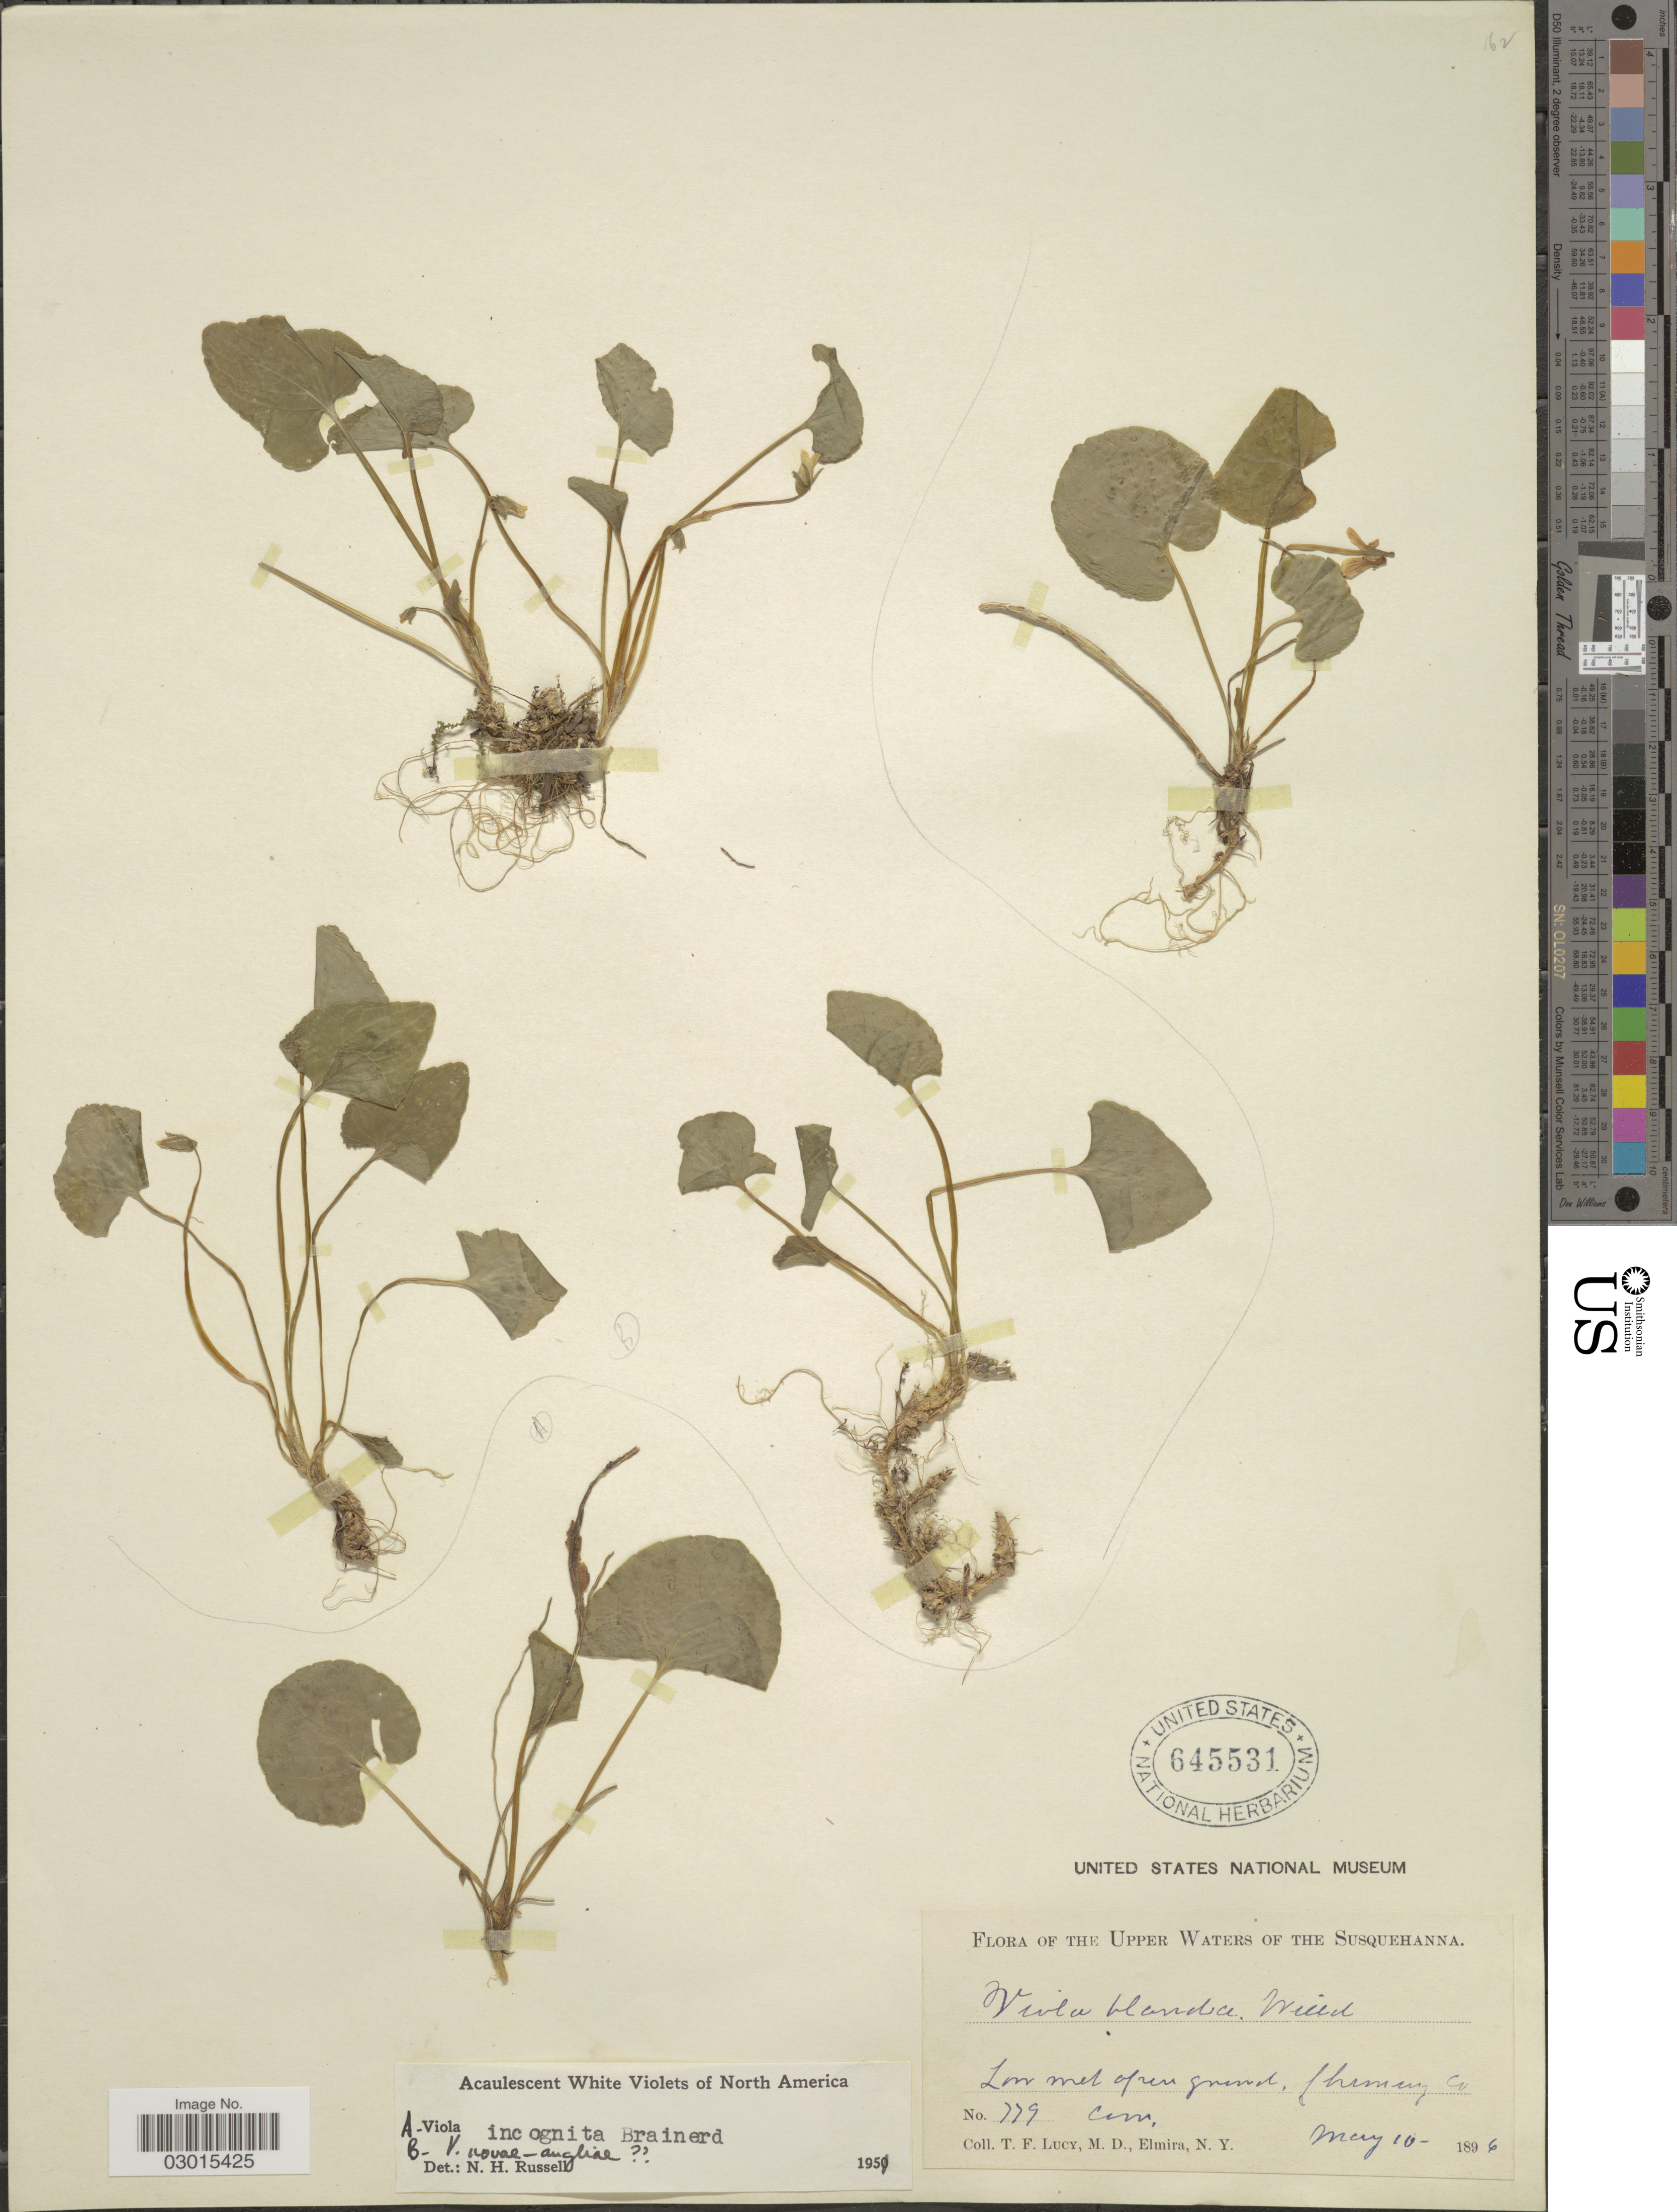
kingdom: Plantae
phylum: Tracheophyta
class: Magnoliopsida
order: Malpighiales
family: Violaceae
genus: Viola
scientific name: Viola incognita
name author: Brainerd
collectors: T. Lucy & M. Elmira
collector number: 779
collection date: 1896-05-10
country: United States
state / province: New York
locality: The Upper Waters of the Susquehanna. Chemung Co.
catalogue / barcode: US 645531